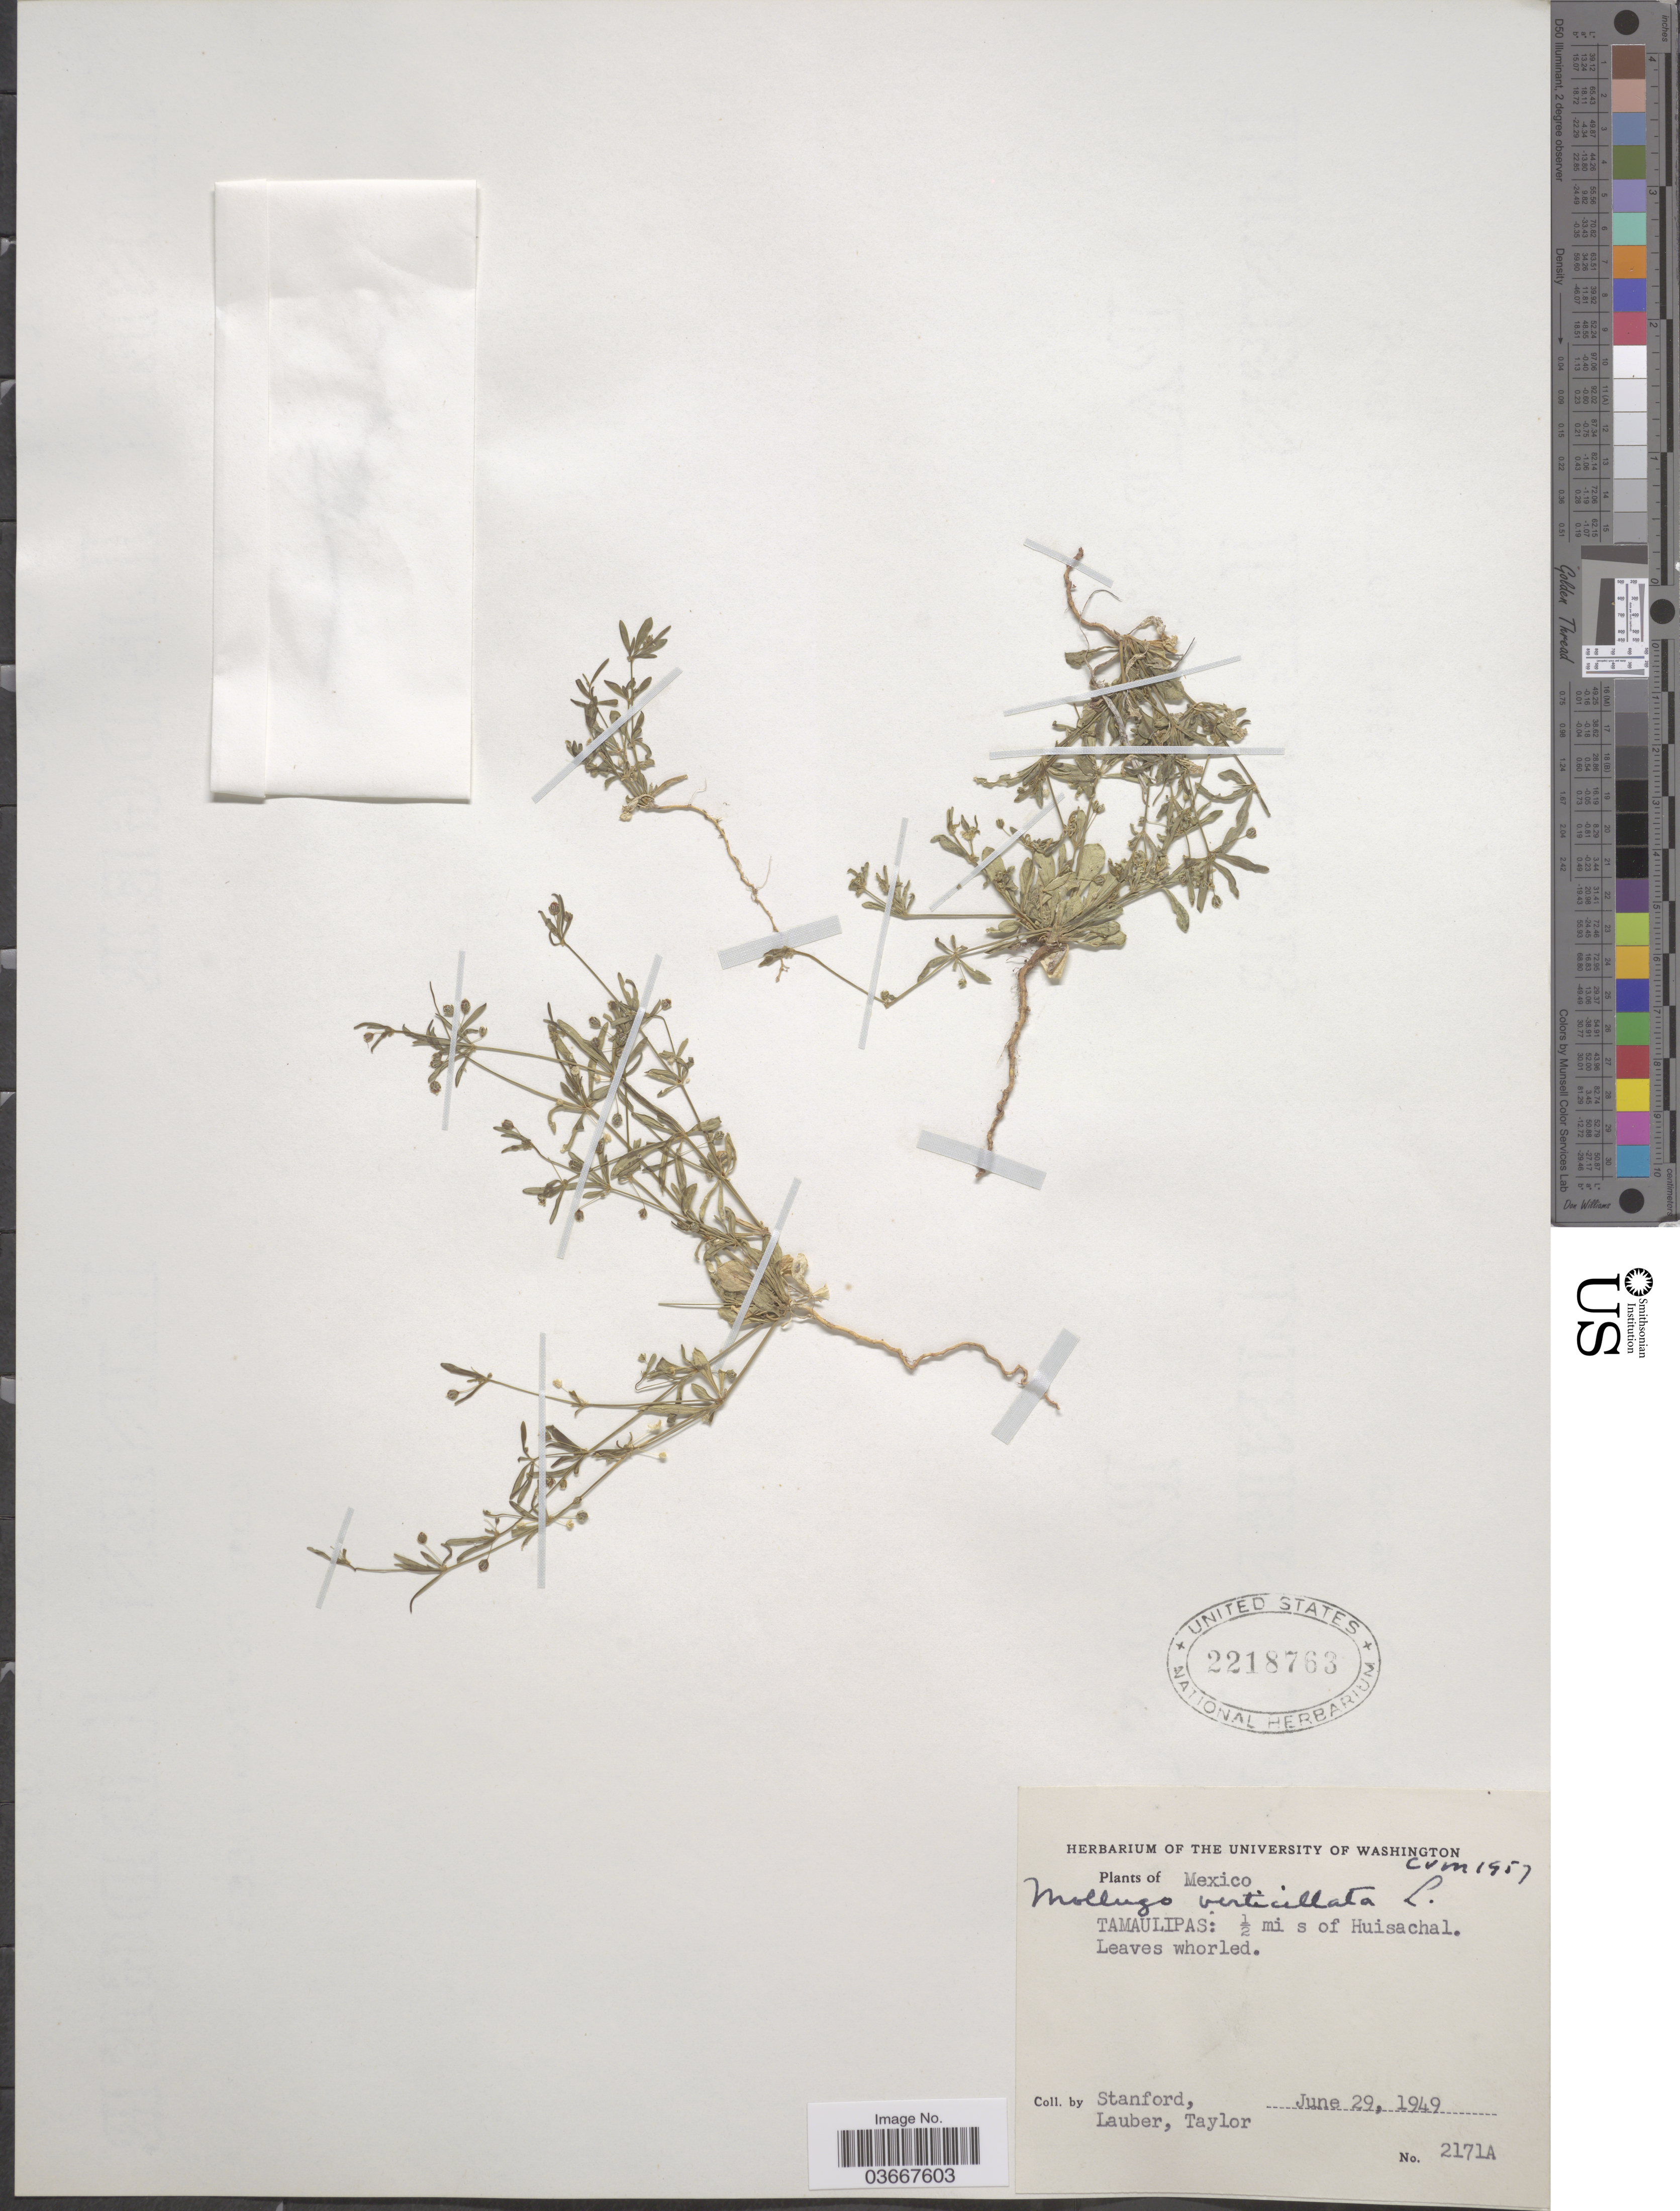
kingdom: Plantae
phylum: Tracheophyta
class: Magnoliopsida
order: Caryophyllales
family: Molluginaceae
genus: Mollugo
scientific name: Mollugo verticillata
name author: L.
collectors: -. Stanford, Lauber, -- & -- Taylor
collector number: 2171A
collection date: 1949-06-29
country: Mexico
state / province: Tamaulipas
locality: ½ mi s of Huisachal.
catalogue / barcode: US 2218763